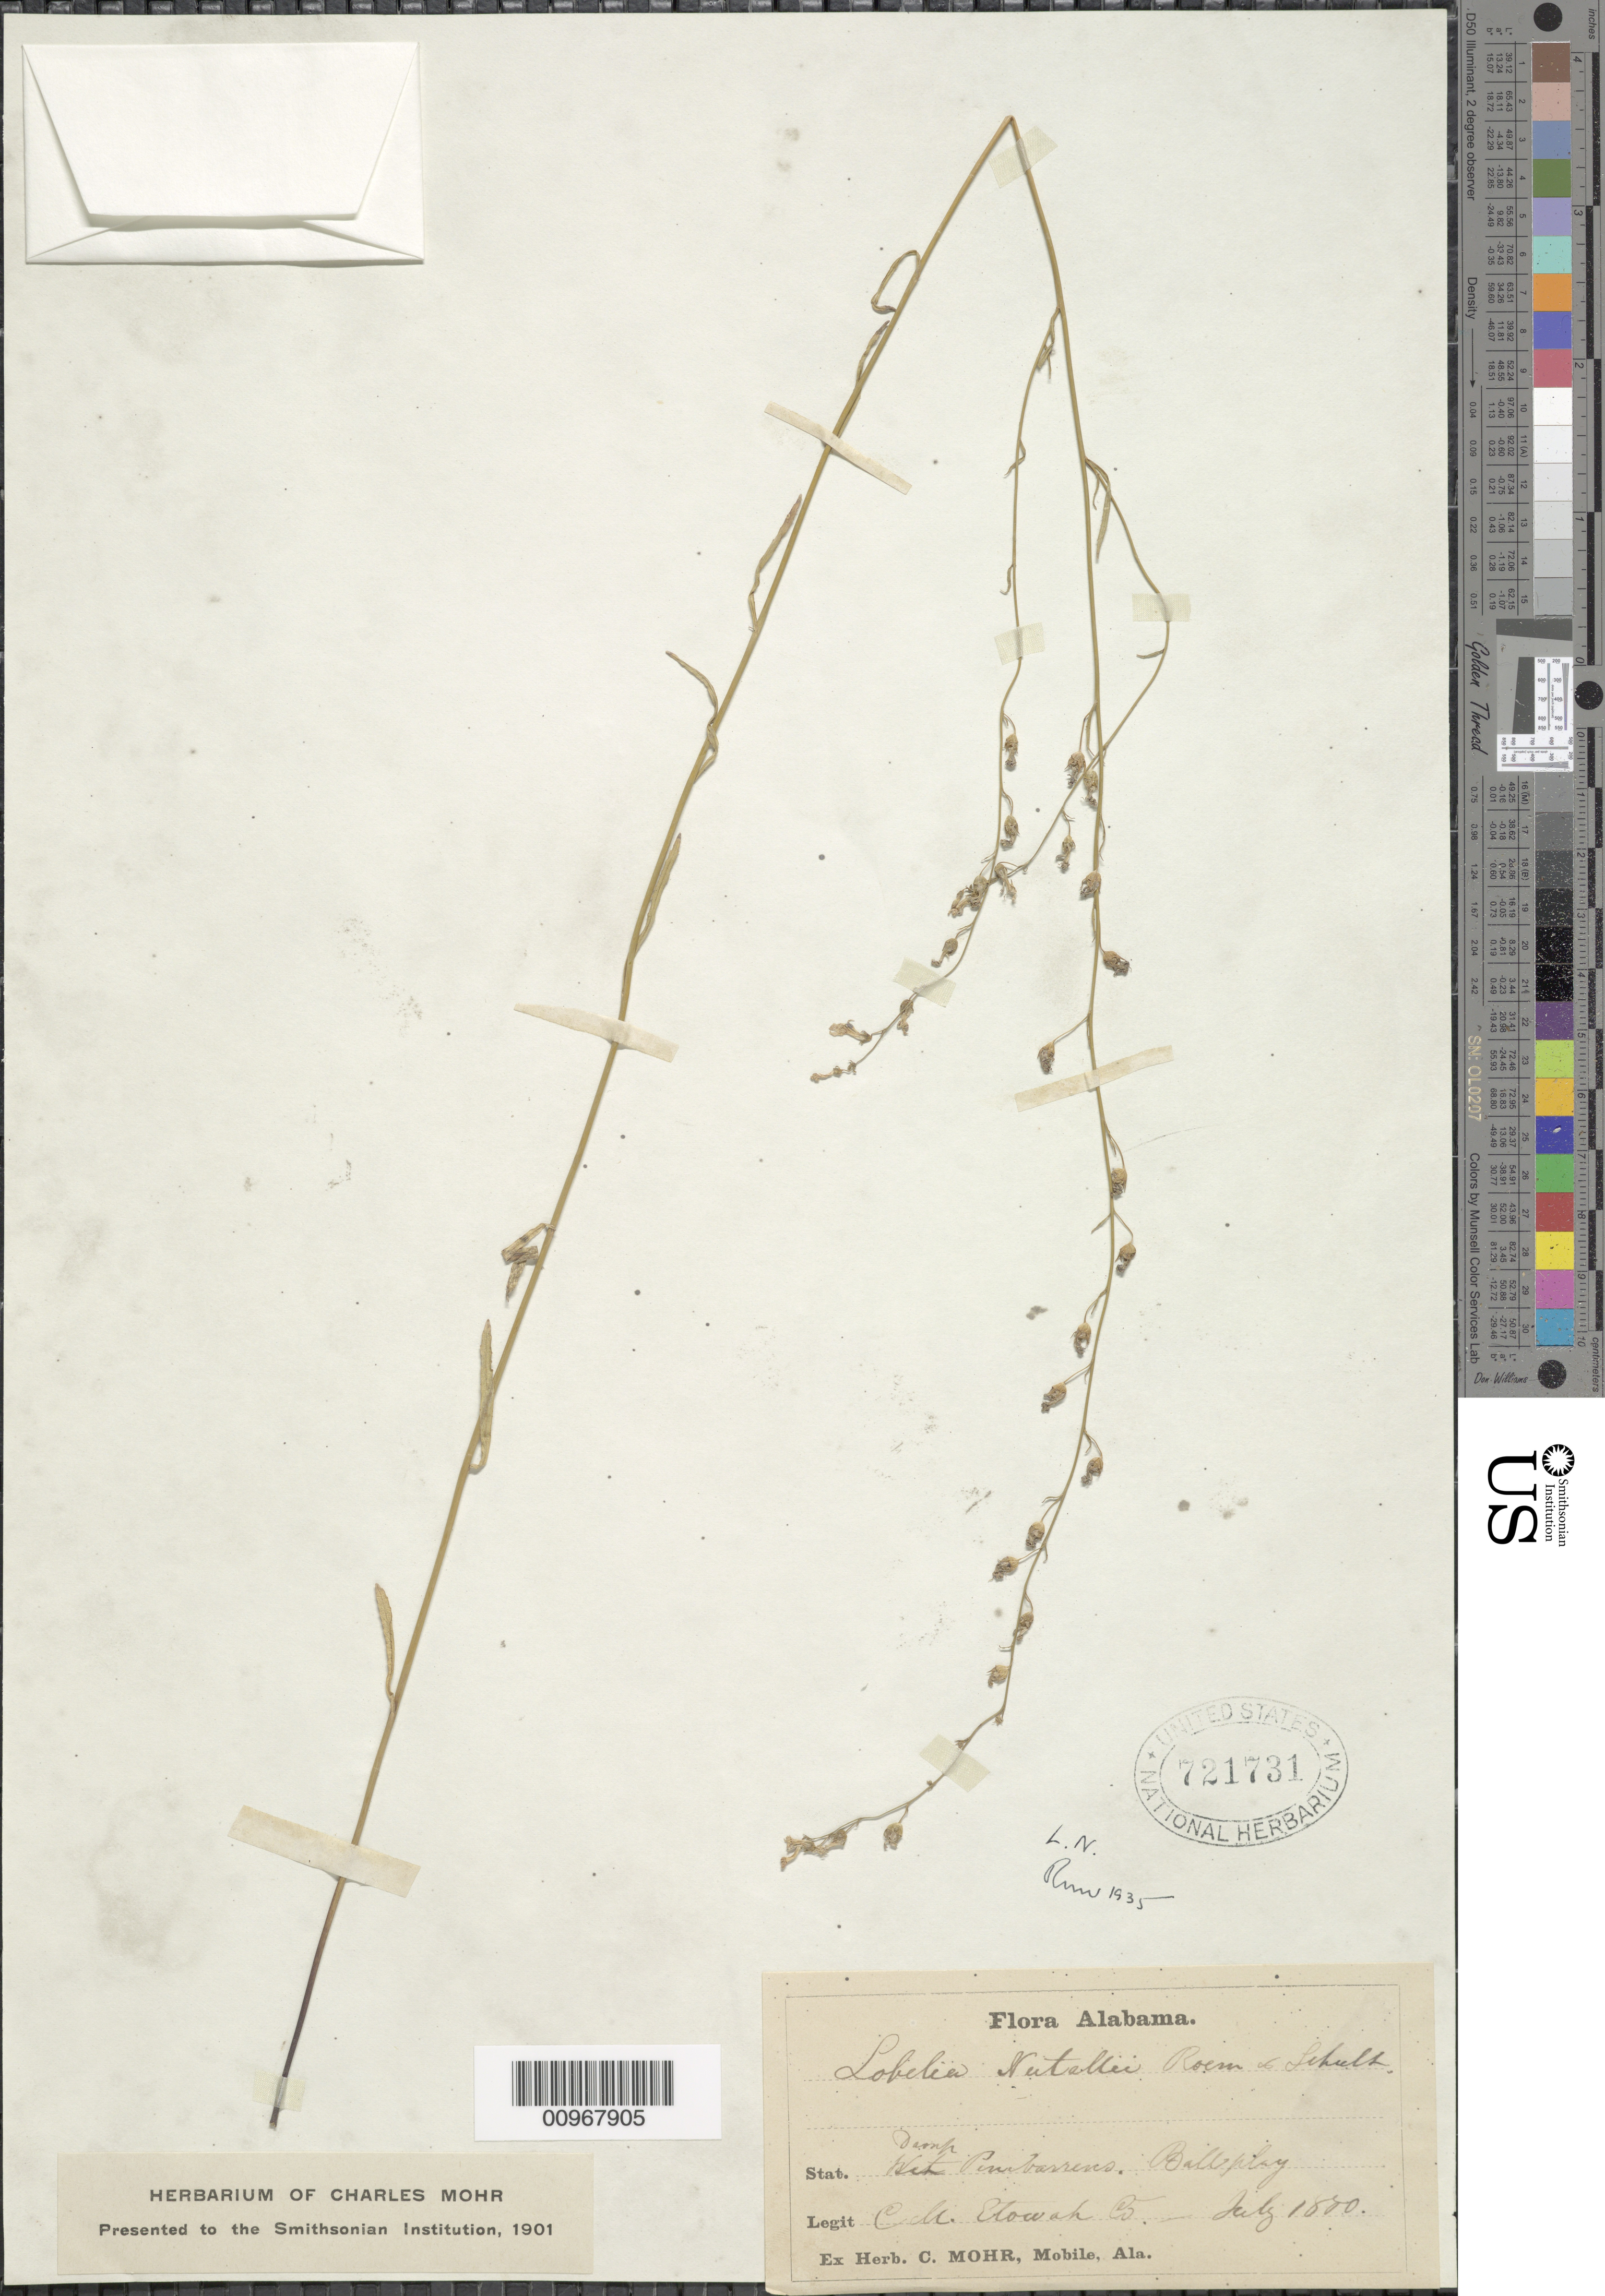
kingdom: Plantae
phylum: Tracheophyta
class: Magnoliopsida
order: Asterales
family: Campanulaceae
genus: Lobelia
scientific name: Lobelia nuttallii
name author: Schult.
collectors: C. T. Mohr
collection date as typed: Jul 1880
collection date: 1880-07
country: United States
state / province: Alabama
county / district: Etowah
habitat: damp pine barrens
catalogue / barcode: US 721731